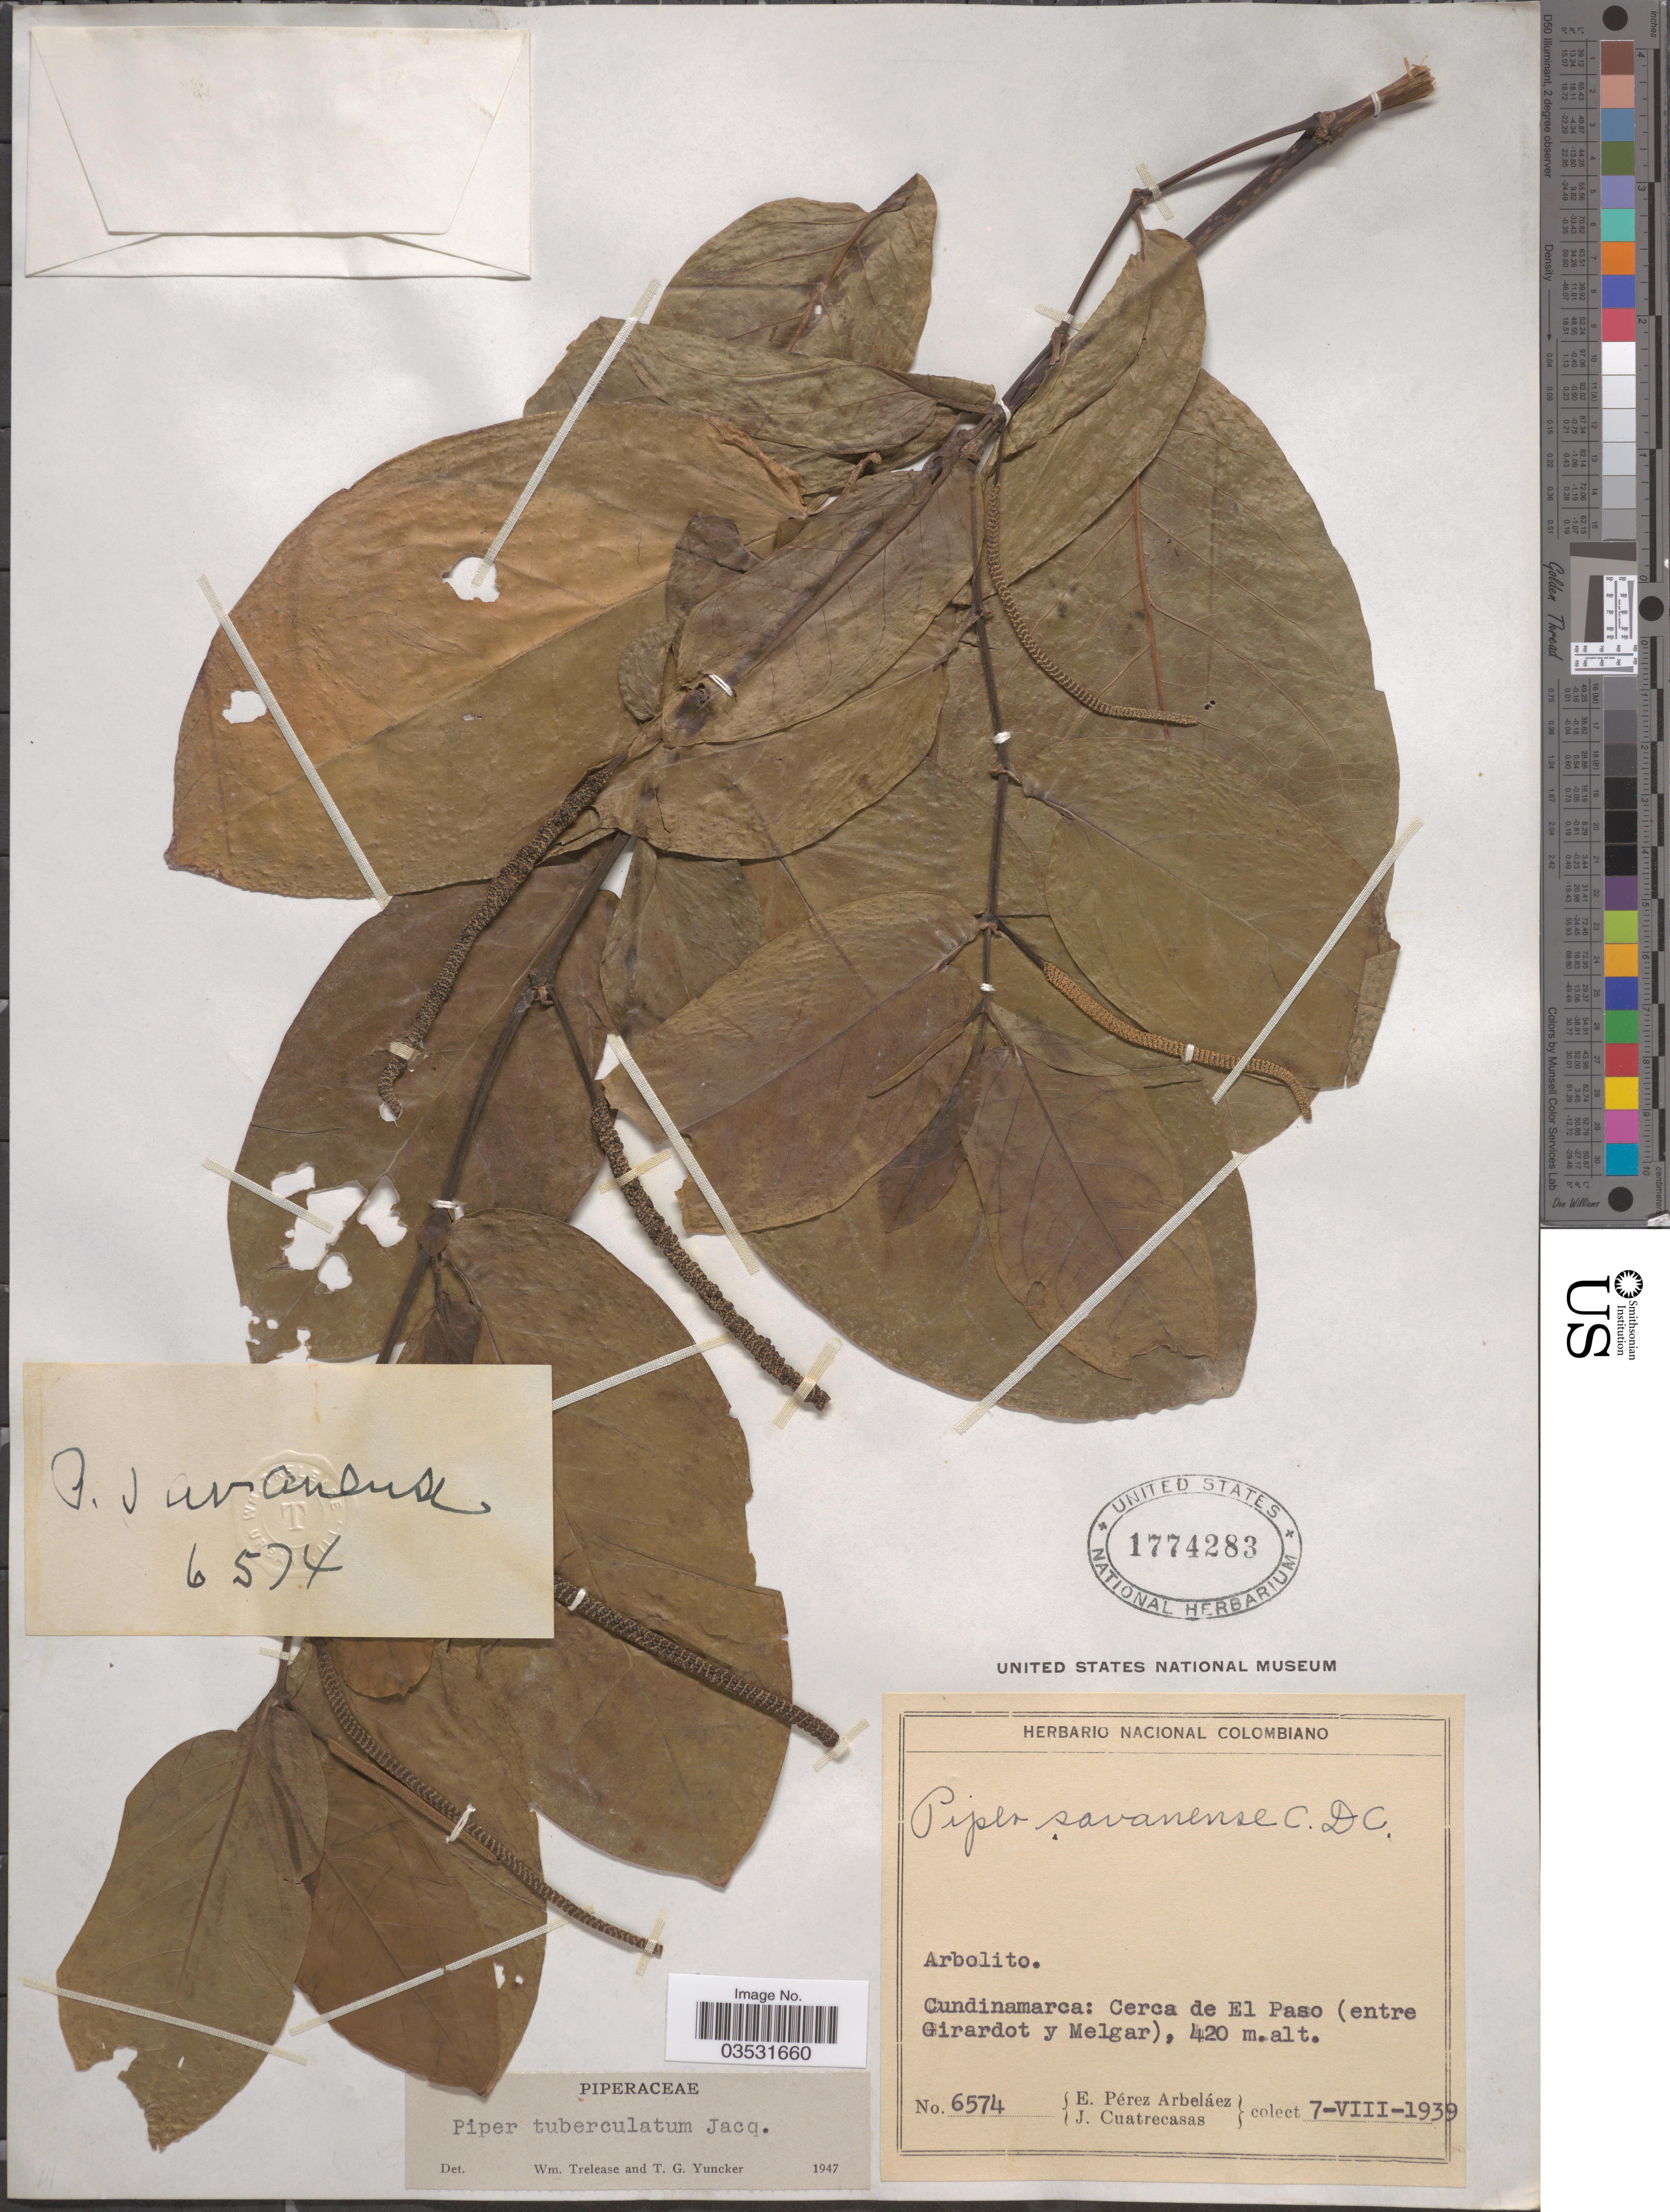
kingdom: Plantae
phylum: Tracheophyta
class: Magnoliopsida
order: Piperales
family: Piperaceae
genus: Piper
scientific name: Piper tuberculatum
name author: Jacq.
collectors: E. Pérez Arbeláez & J. Cuatrecasas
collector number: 6574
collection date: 1939-08-07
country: Colombia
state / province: Cundinamarca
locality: Cerca de El Paso (entre Girardot y Melgar).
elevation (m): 420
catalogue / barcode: US 1774283